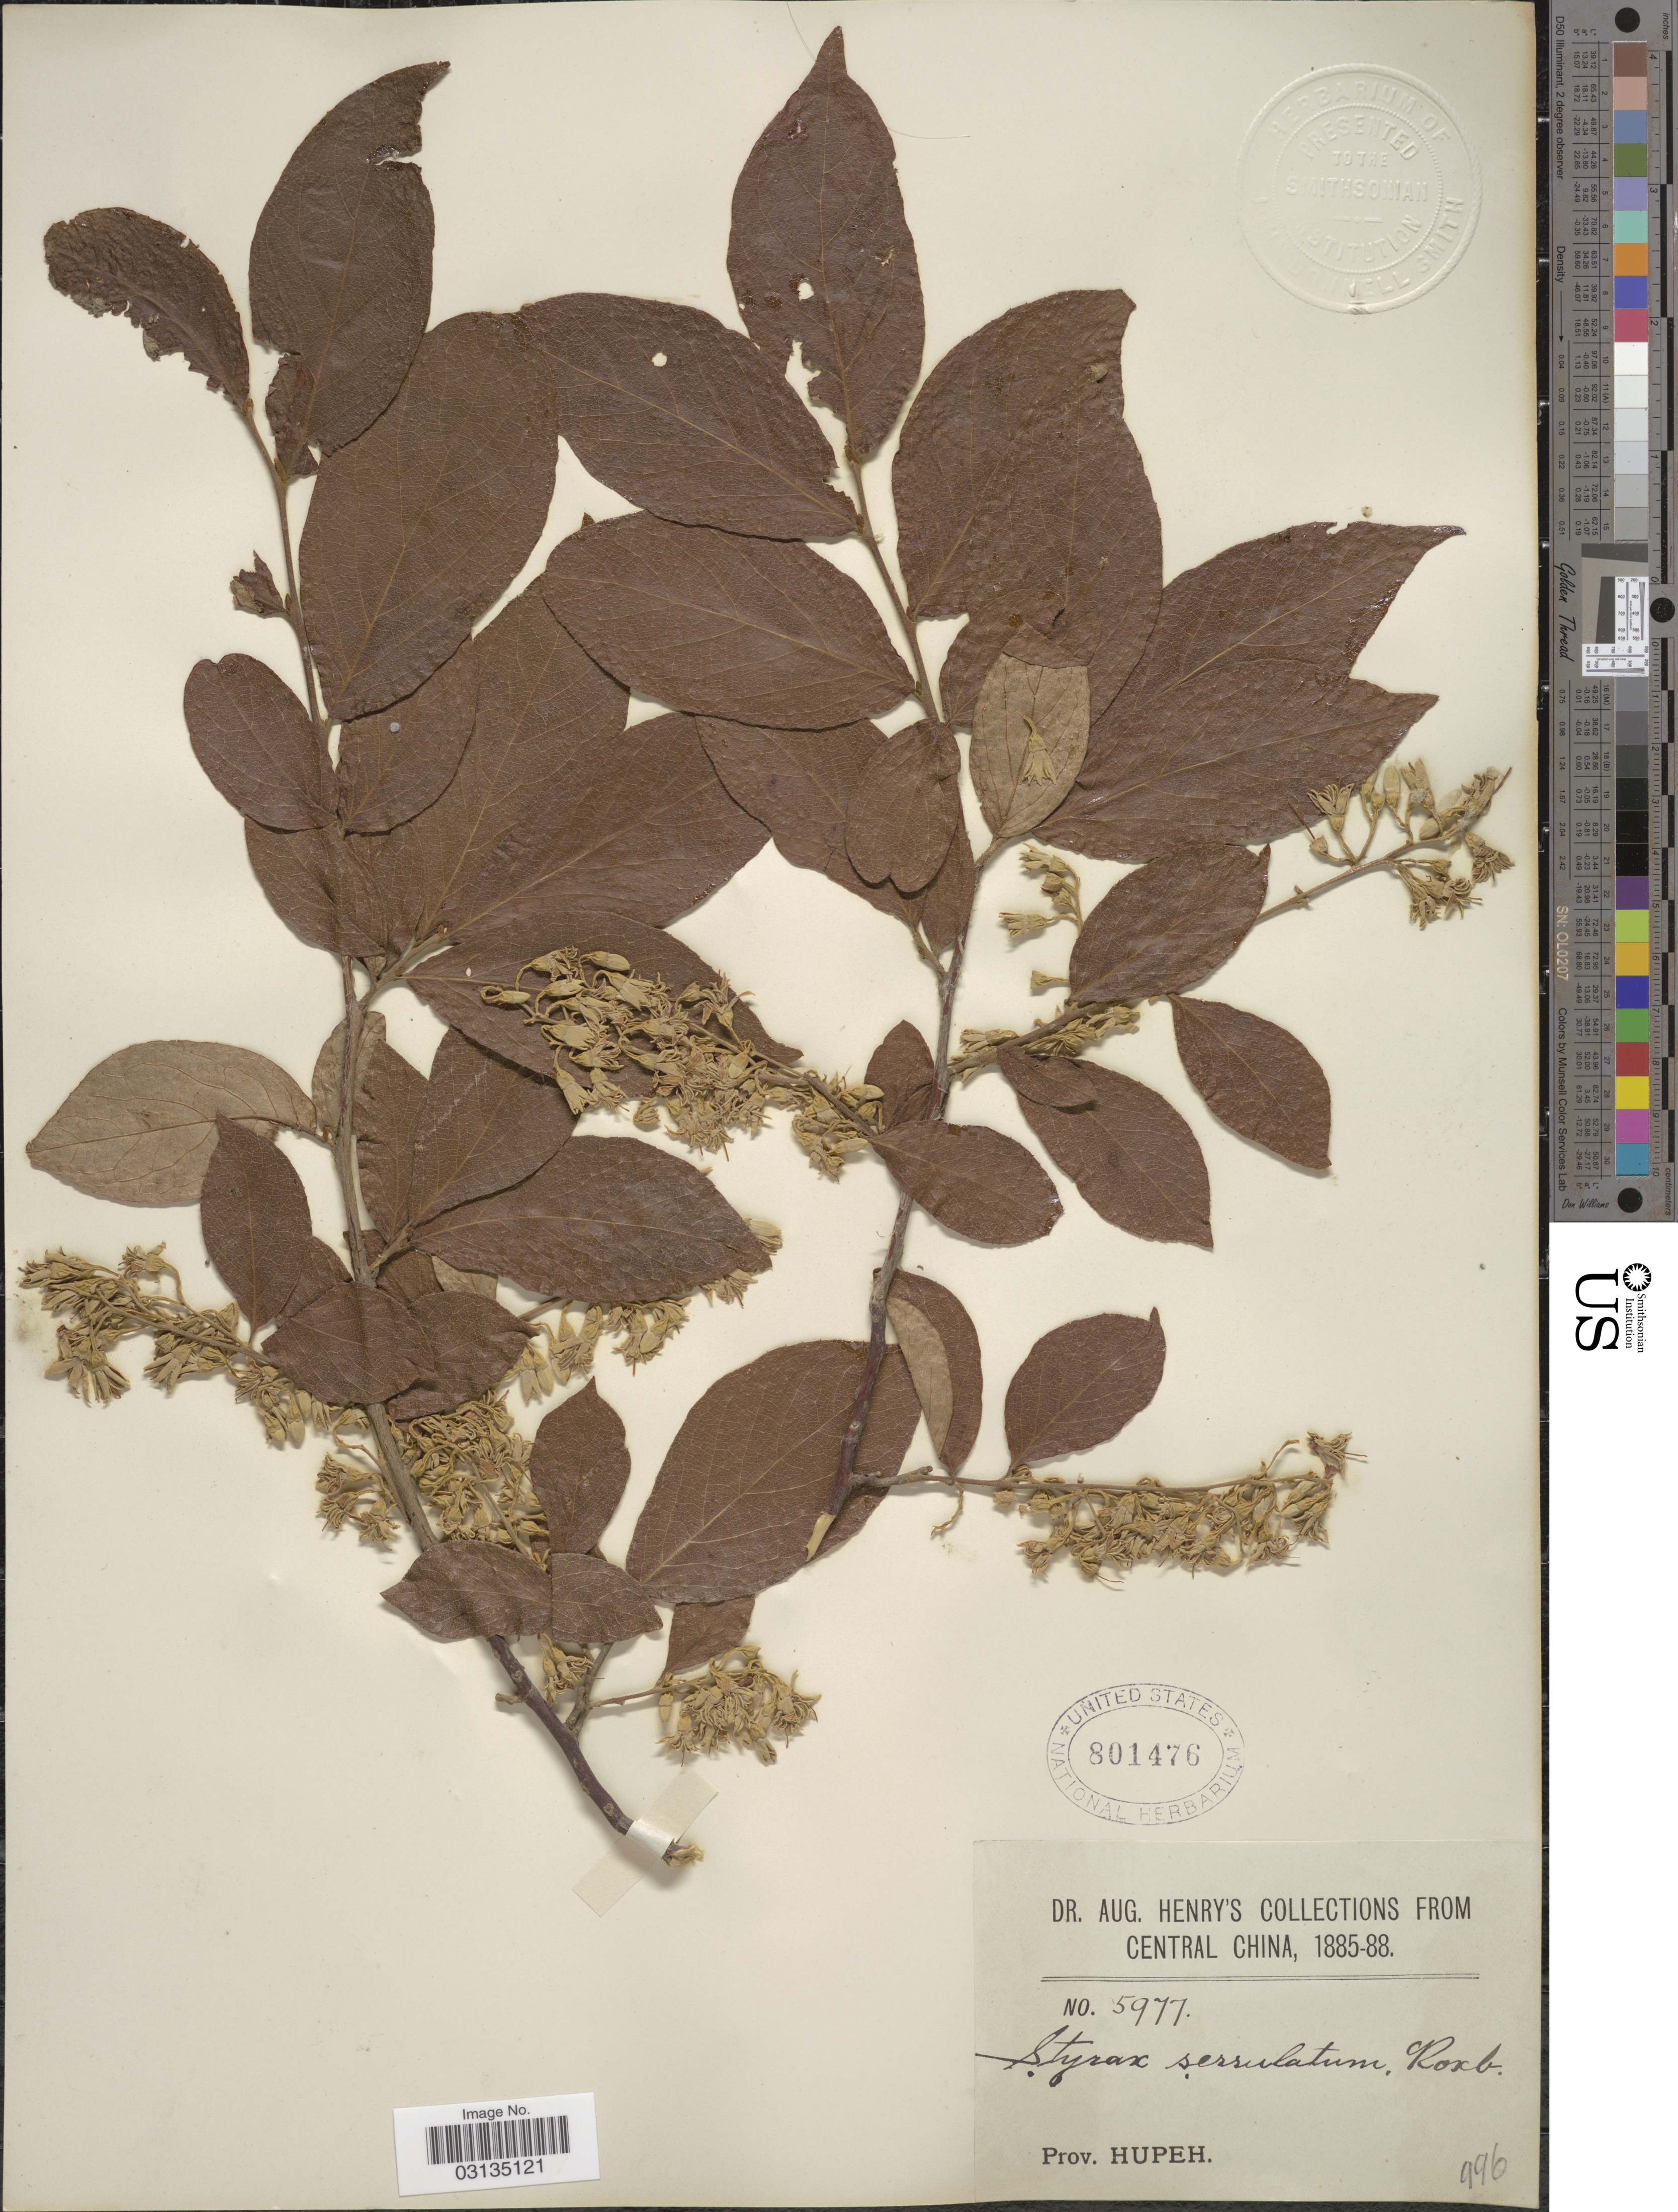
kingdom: Plantae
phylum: Tracheophyta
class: Magnoliopsida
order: Ericales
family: Styracaceae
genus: Styrax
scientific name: Styrax serrulatus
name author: Roxb.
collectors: A. Henry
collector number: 5977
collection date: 1885/1888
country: China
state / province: Hubei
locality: Central China, Prov. Hupeh.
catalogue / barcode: US 801476